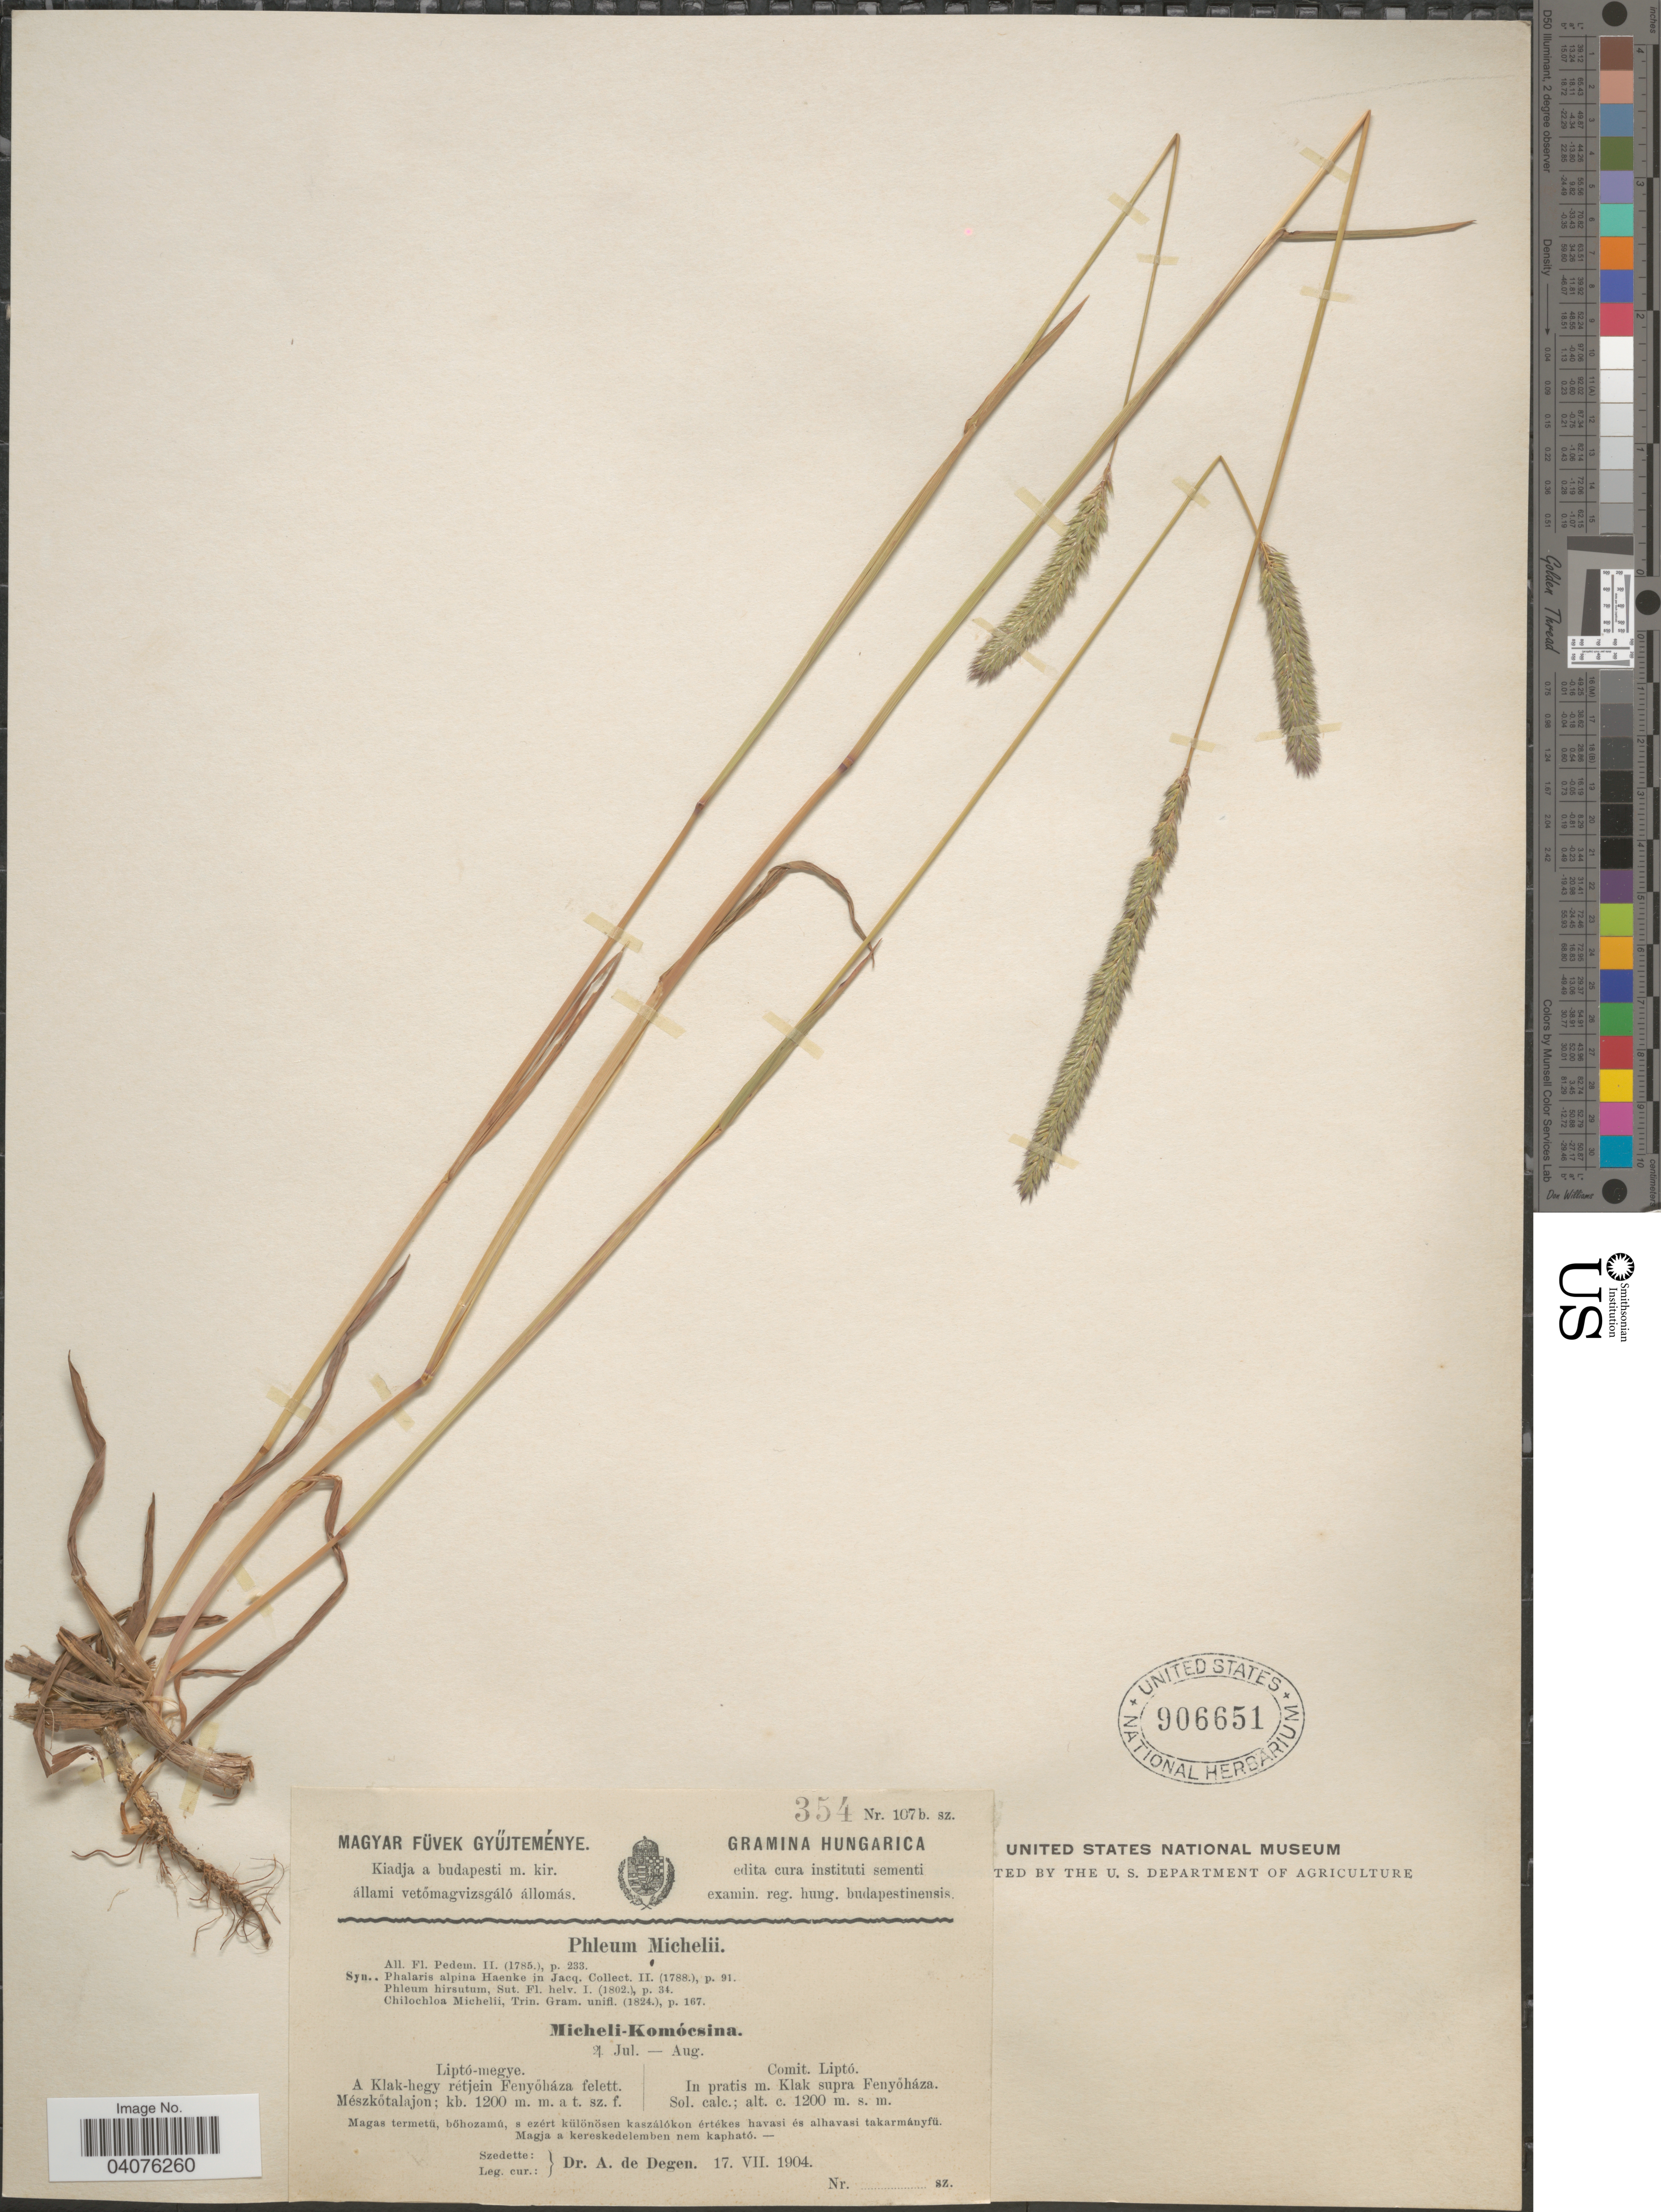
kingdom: Plantae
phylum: Tracheophyta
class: Liliopsida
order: Poales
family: Poaceae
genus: Phleum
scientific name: Phleum michelii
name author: All.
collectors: A. Degen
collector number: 354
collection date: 1904-07-17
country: Hungary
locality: Comit. Liptó. In pratis m. Klak supra Fenyöháza.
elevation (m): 1200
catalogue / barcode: US 906651